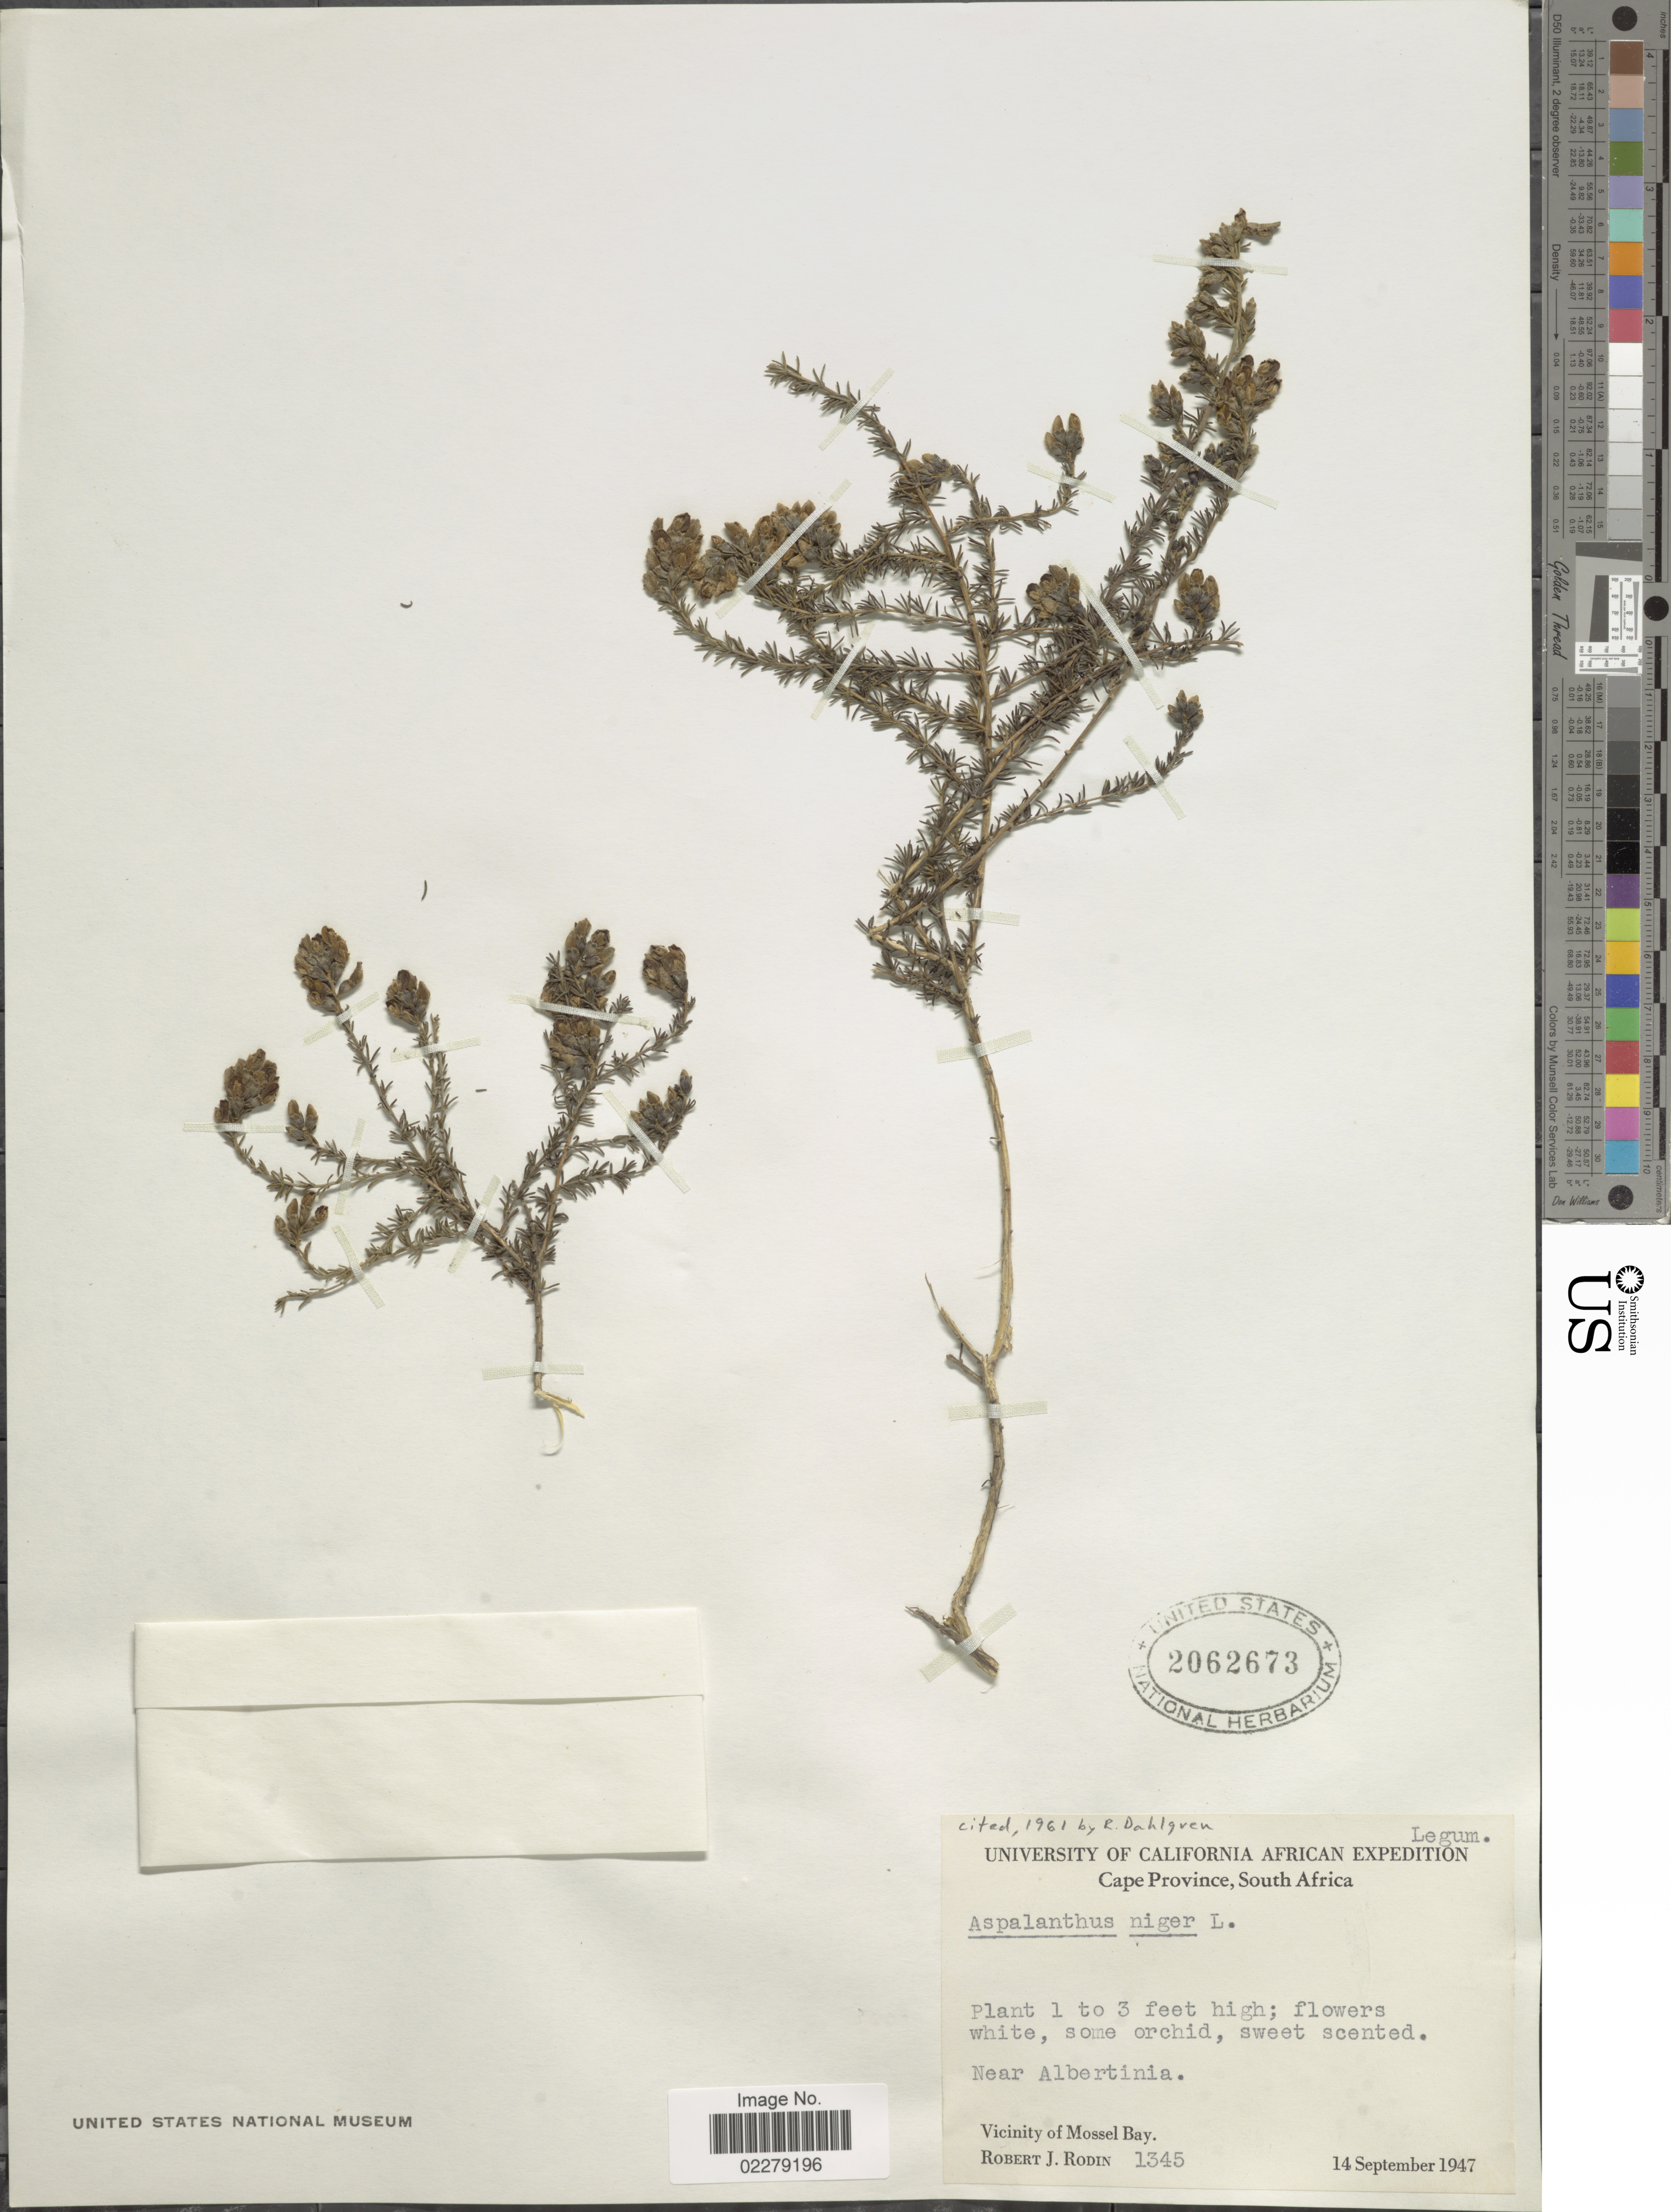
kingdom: Plantae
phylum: Tracheophyta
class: Magnoliopsida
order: Fabales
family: Fabaceae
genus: Aspalathus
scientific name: Aspalathus nigra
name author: L.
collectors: R. J. Rodin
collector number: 1345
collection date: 1947-09-14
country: South Africa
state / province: Western Cape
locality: Near Albertinia.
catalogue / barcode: US 2062673